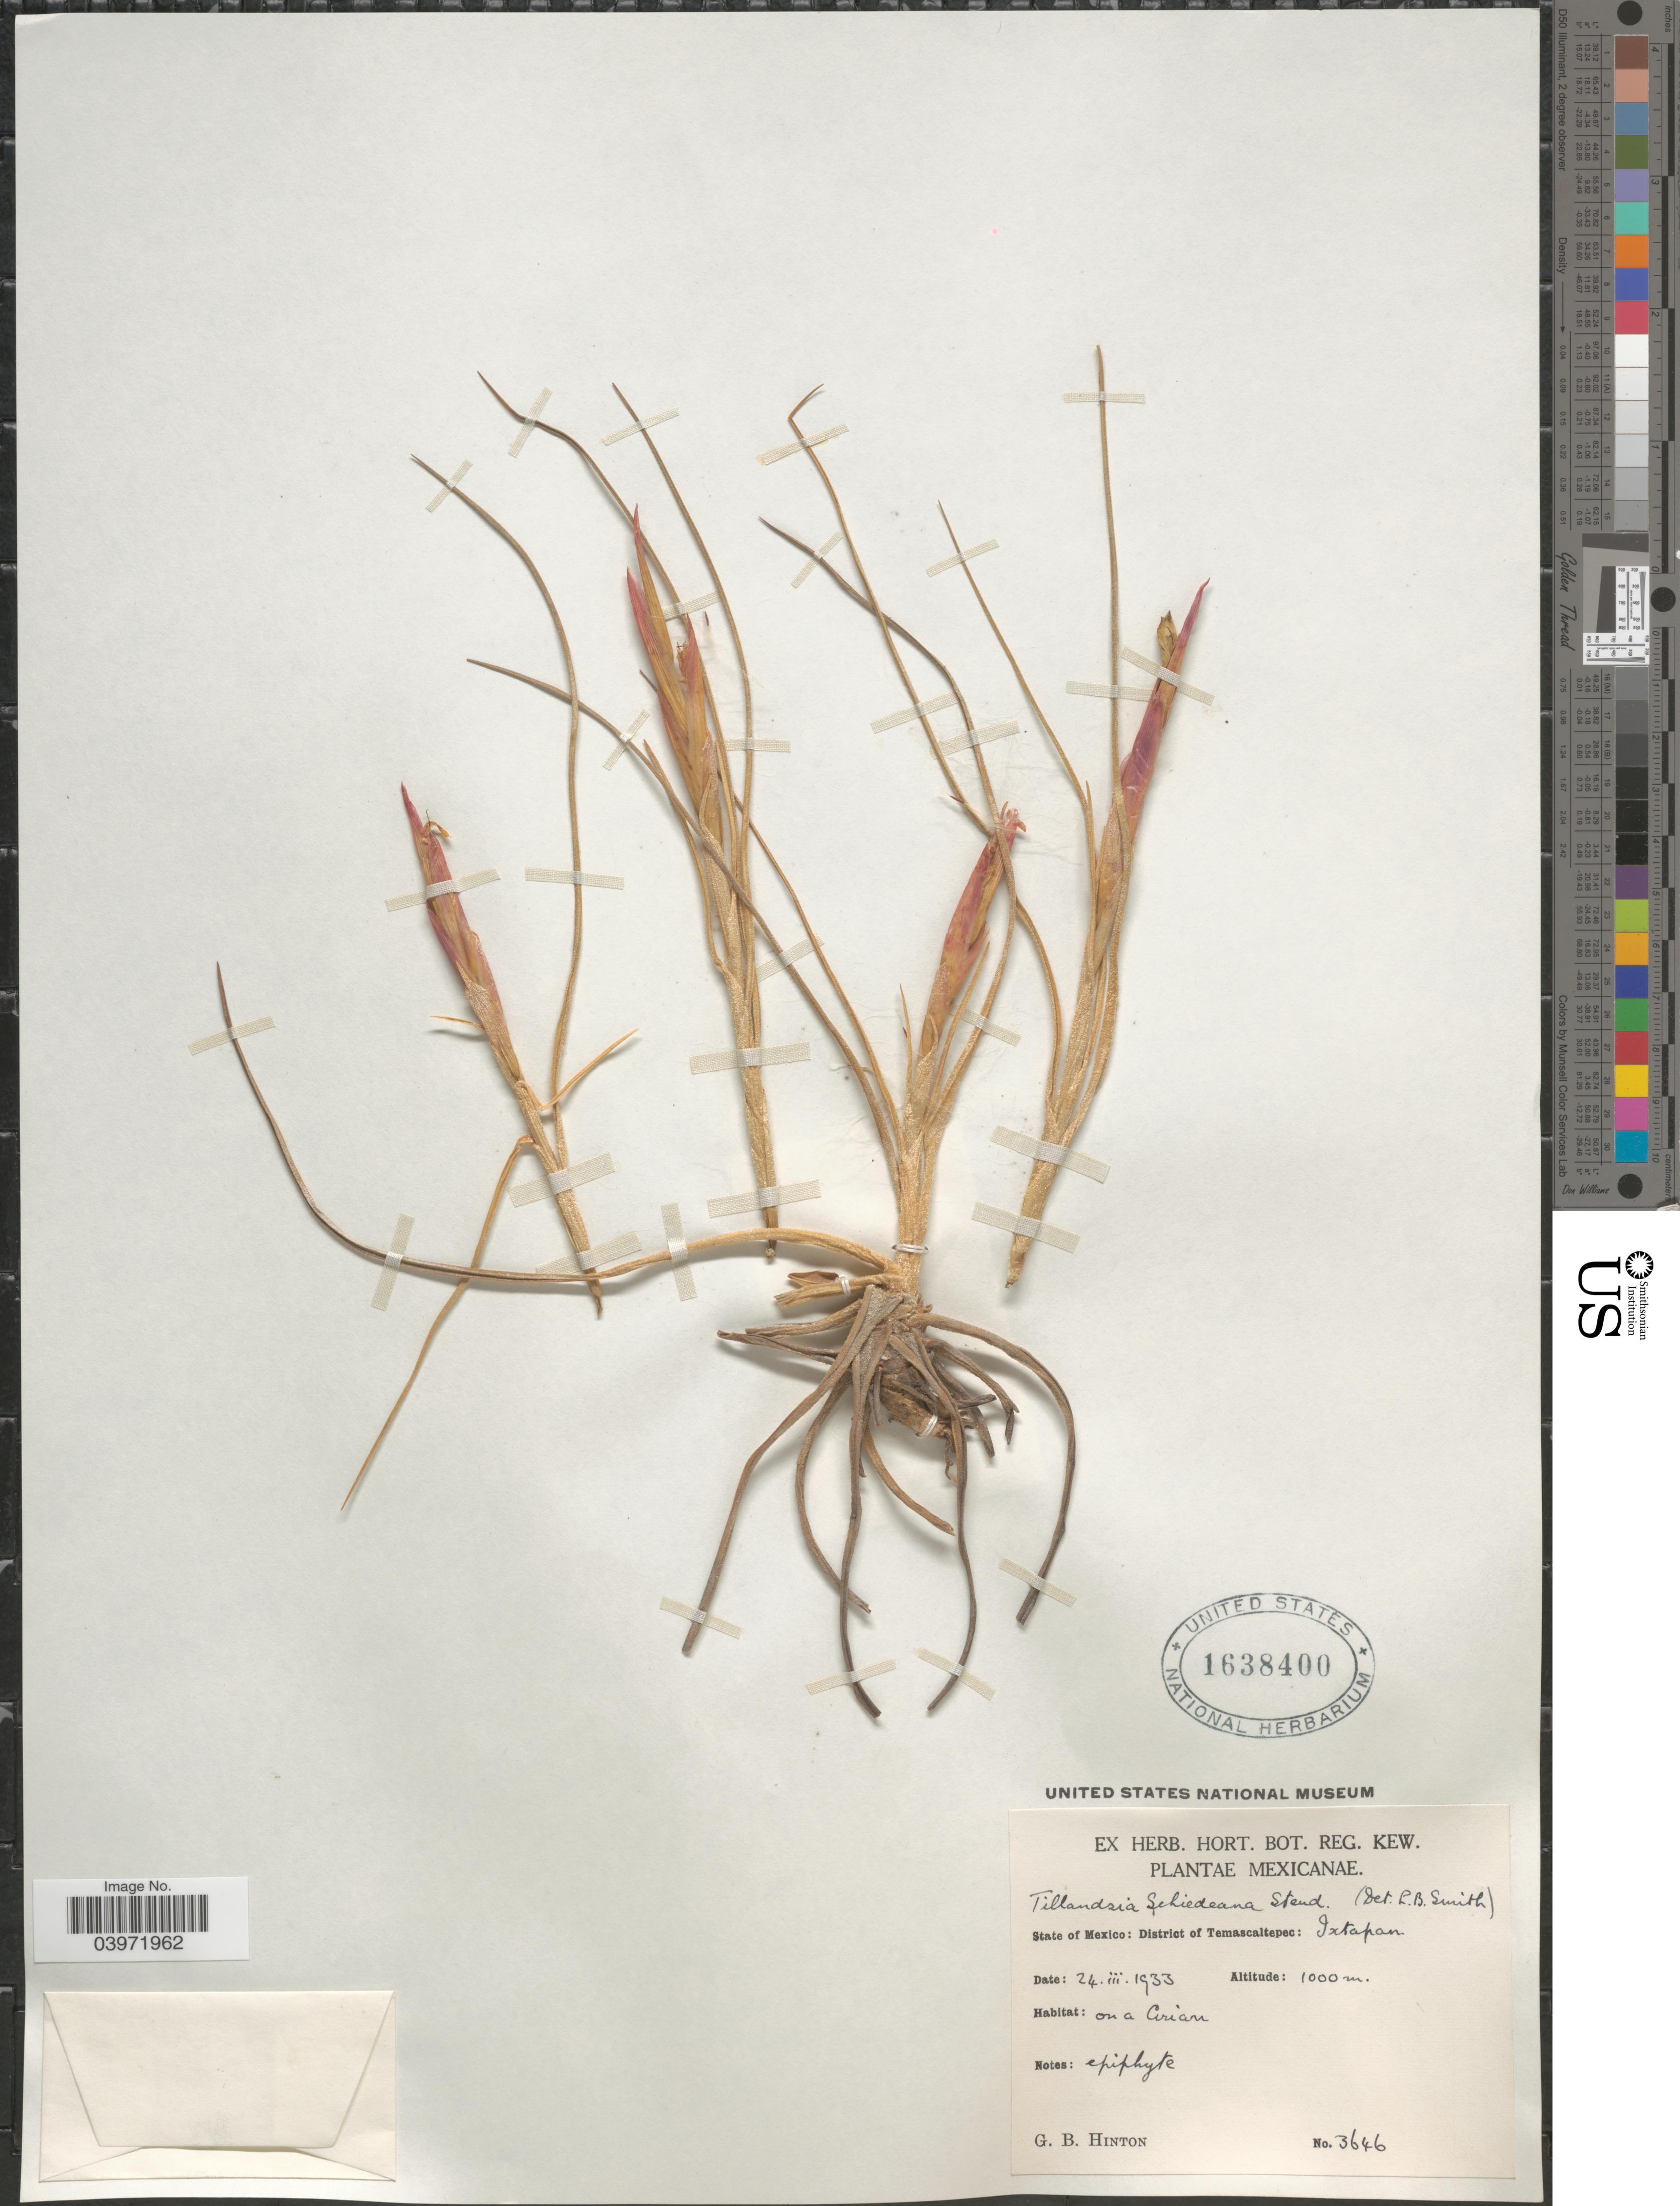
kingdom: Plantae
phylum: Tracheophyta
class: Liliopsida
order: Poales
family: Bromeliaceae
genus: Tillandsia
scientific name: Tillandsia schiedeana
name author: Steud.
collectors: G. B. Hinton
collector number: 3646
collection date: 1933-03-24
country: Mexico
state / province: México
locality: District of Temascaltepec: Ixtapan.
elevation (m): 1000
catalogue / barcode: US 1638400